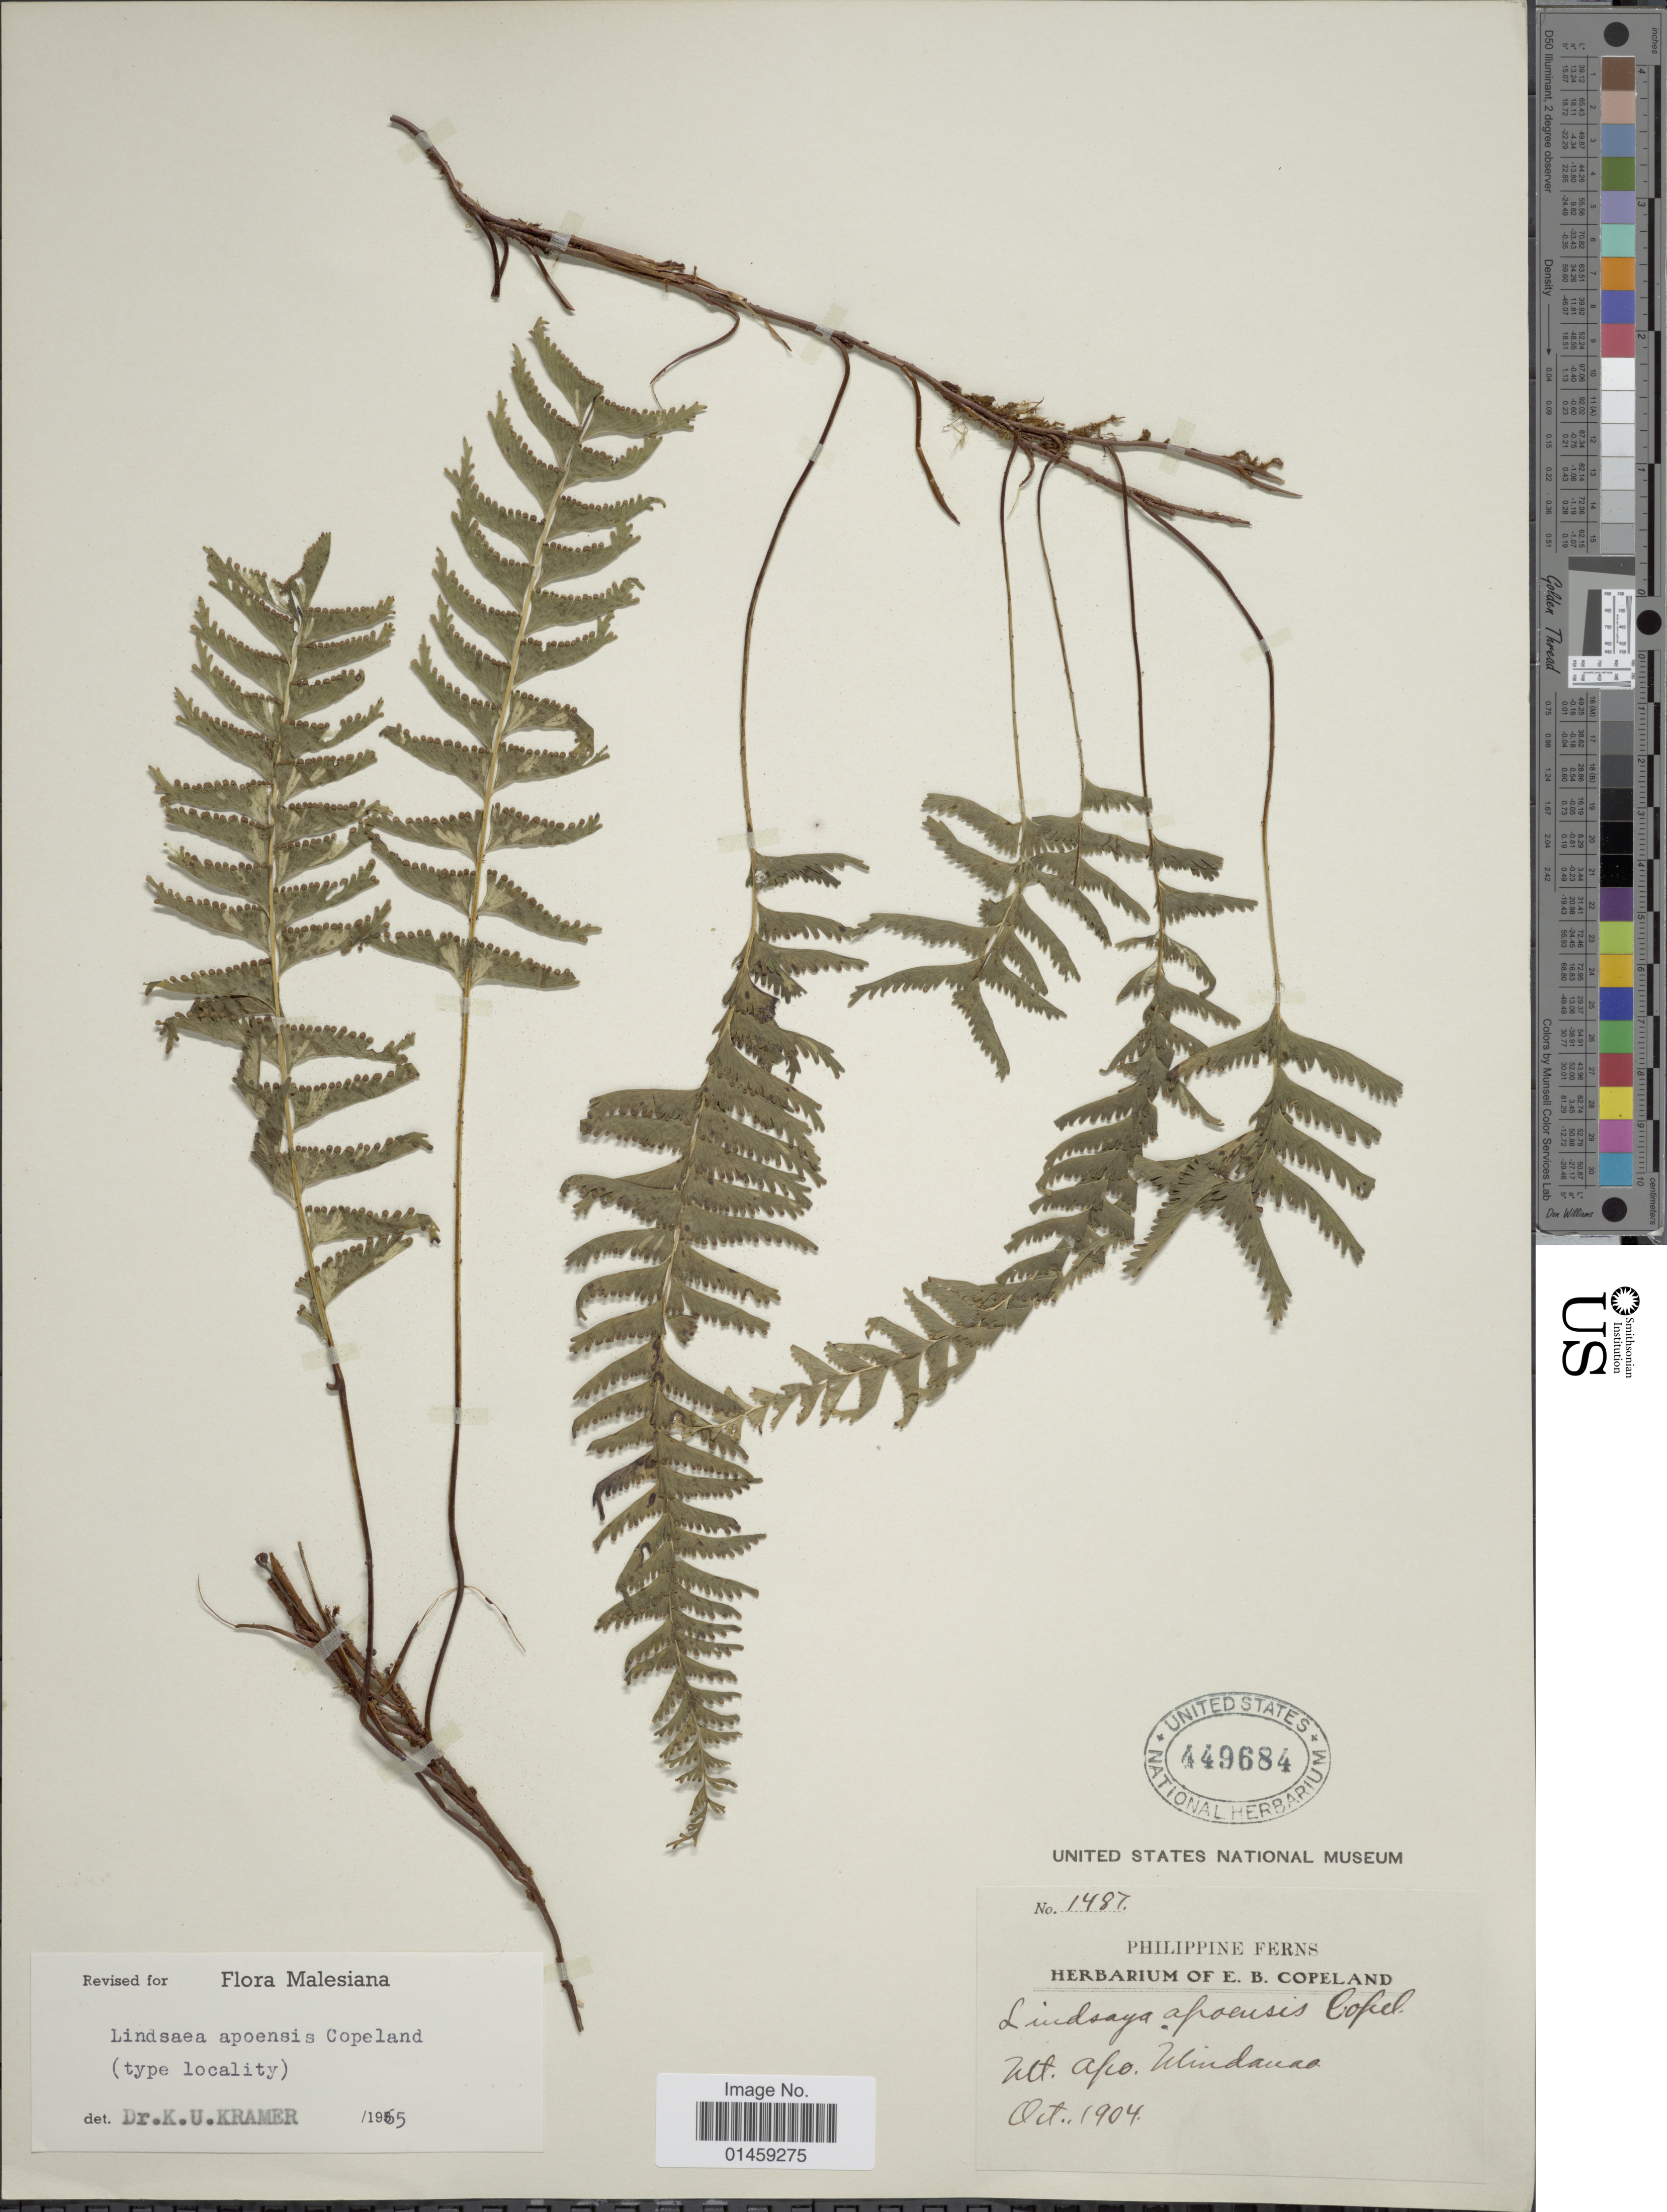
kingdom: Plantae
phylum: Tracheophyta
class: Polypodiopsida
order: Polypodiales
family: Lindsaeaceae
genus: Lindsaea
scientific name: Lindsaea apoensis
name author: Copel.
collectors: ex herb. E. B. Copeland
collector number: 1487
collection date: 1904-10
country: Philippines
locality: Mt. Apo. Mindanao.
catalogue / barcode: US 449684